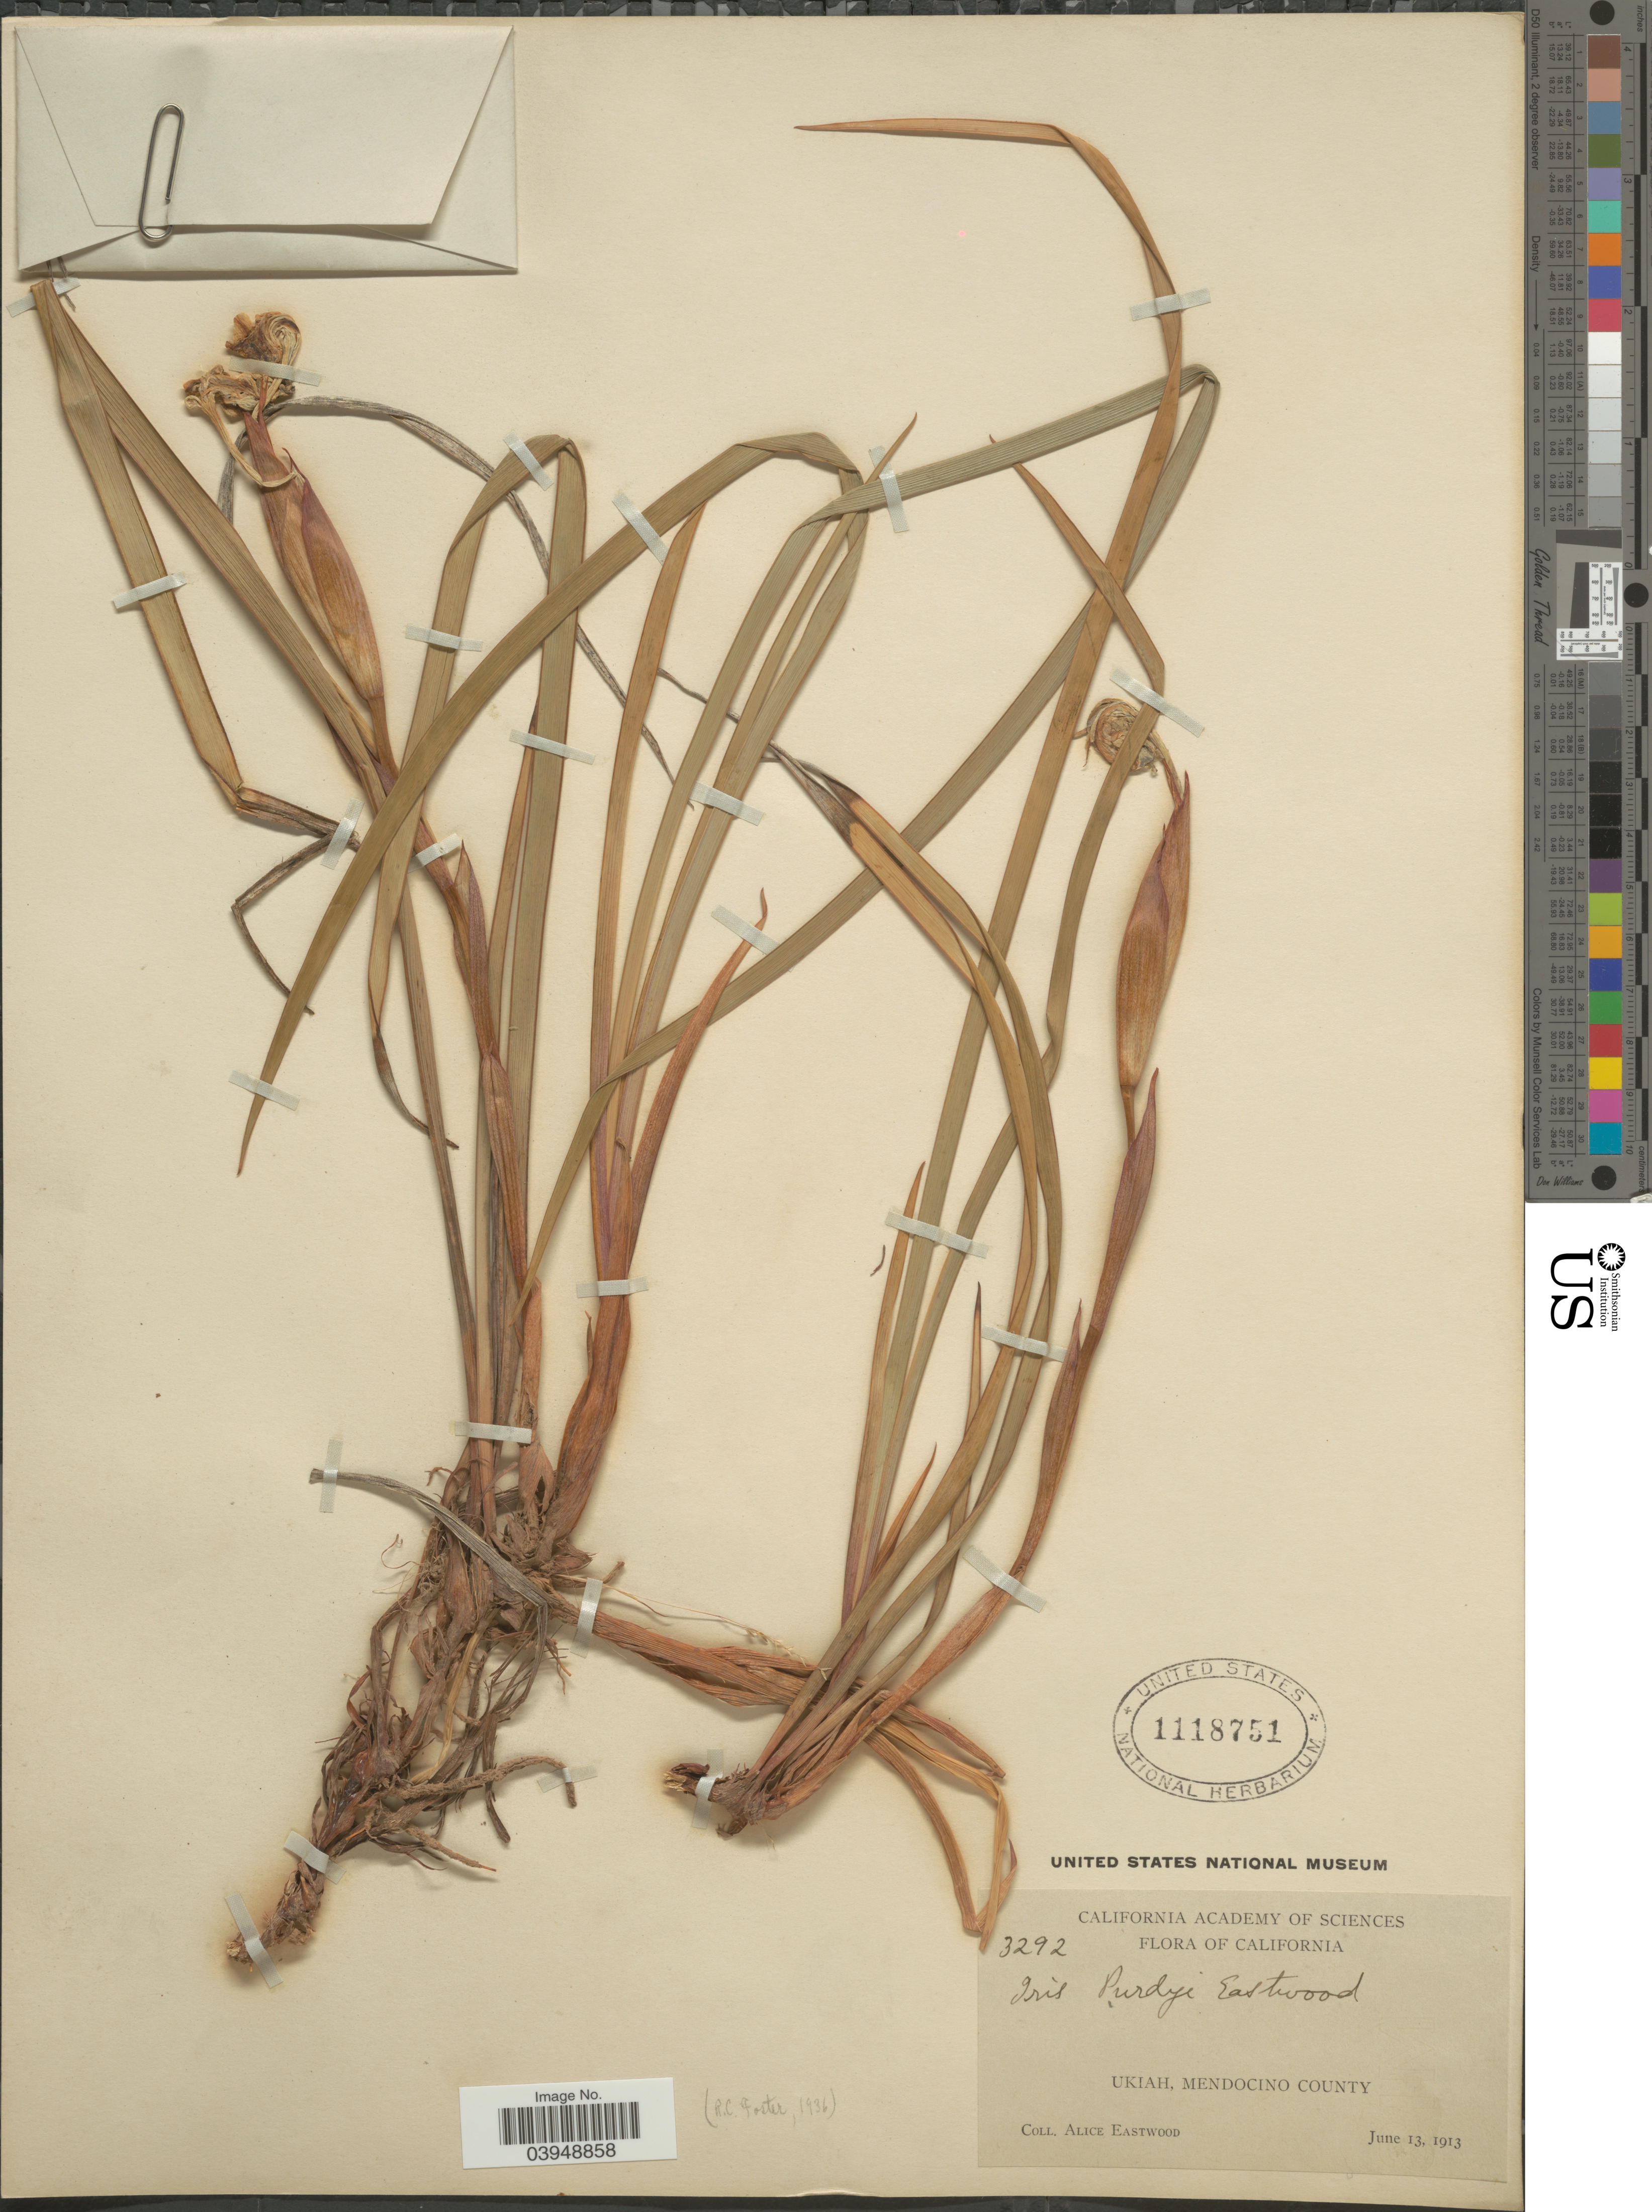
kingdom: Plantae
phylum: Tracheophyta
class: Liliopsida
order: Asparagales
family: Iridaceae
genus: Iris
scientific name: Iris purdyi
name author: Eastw.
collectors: A. Eastwood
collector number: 3292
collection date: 1913-06-13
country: United States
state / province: California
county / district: Mendocino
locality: Ukiah, Mendocino County.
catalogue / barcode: US 1118751